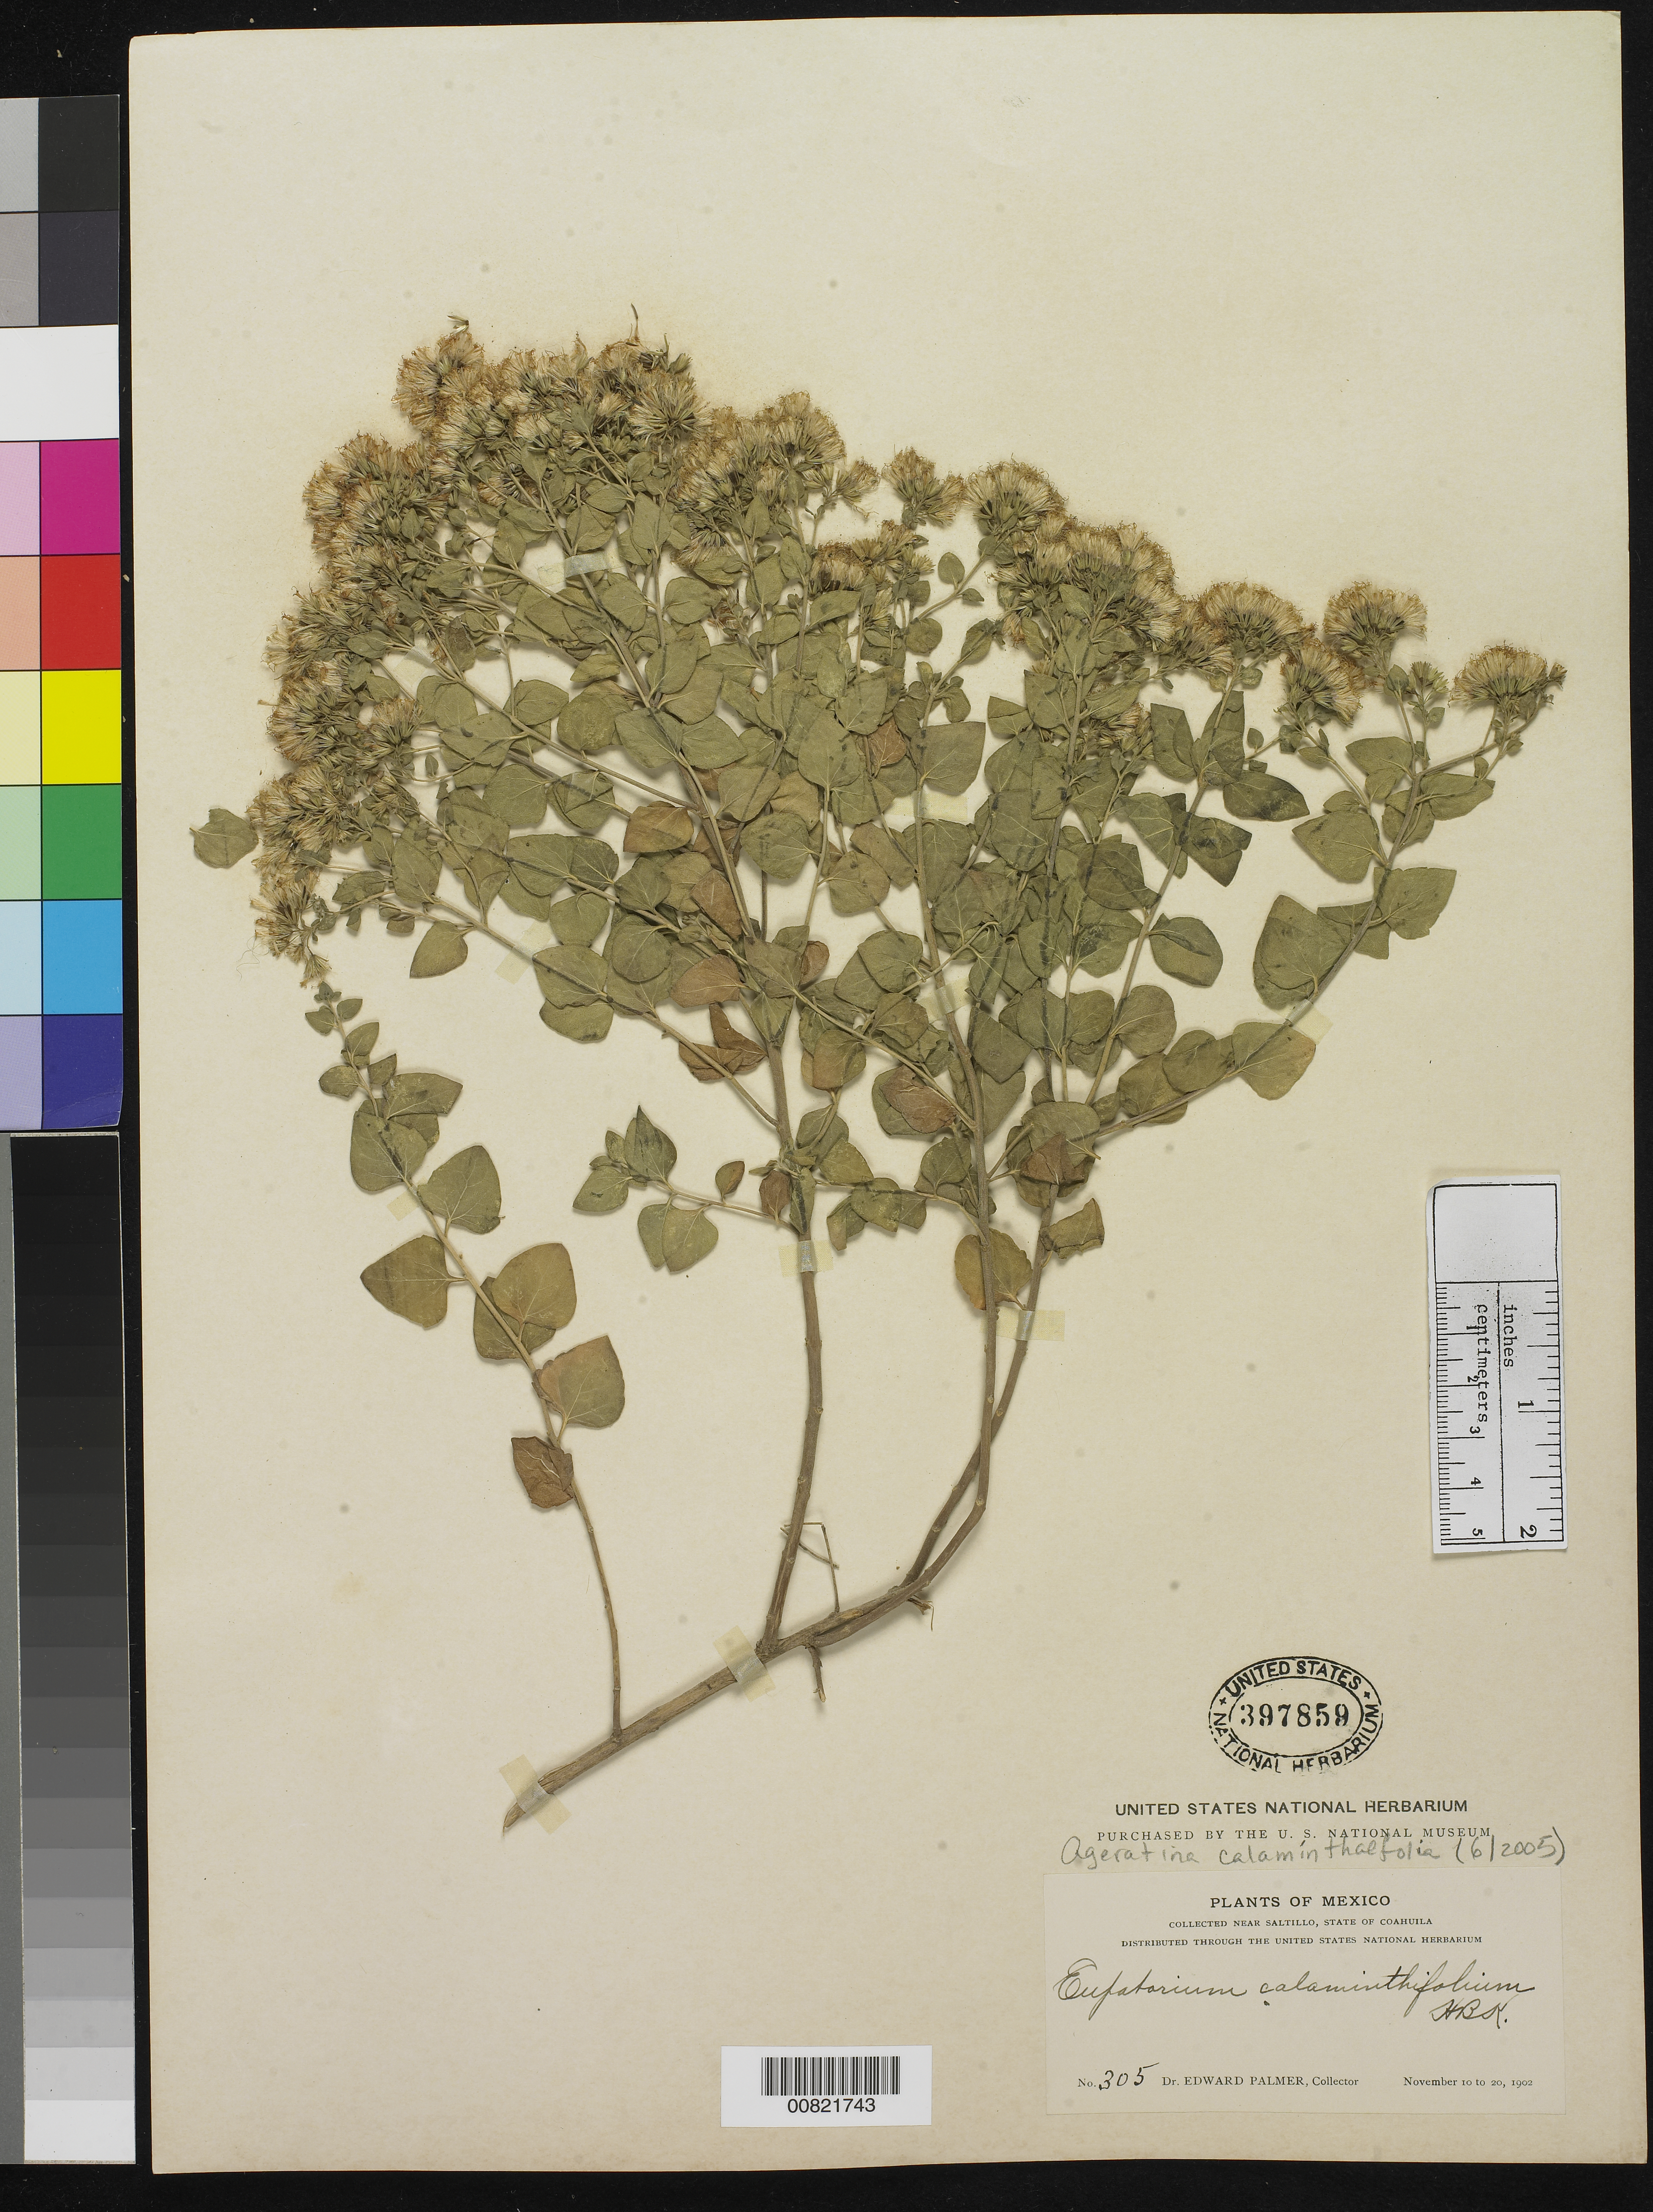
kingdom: Plantae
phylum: Tracheophyta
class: Magnoliopsida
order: Asterales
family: Asteraceae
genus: Ageratina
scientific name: Ageratina calaminthaefolia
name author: (Kunth) R.M. King & H. Rob.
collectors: E. Palmer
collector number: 305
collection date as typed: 10 Nov 1902 to 20 Nov 1902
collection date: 1902-11-10/1902-11-20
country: Mexico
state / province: Coahuila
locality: Near Saltillo, Coahuila.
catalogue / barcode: US 397859